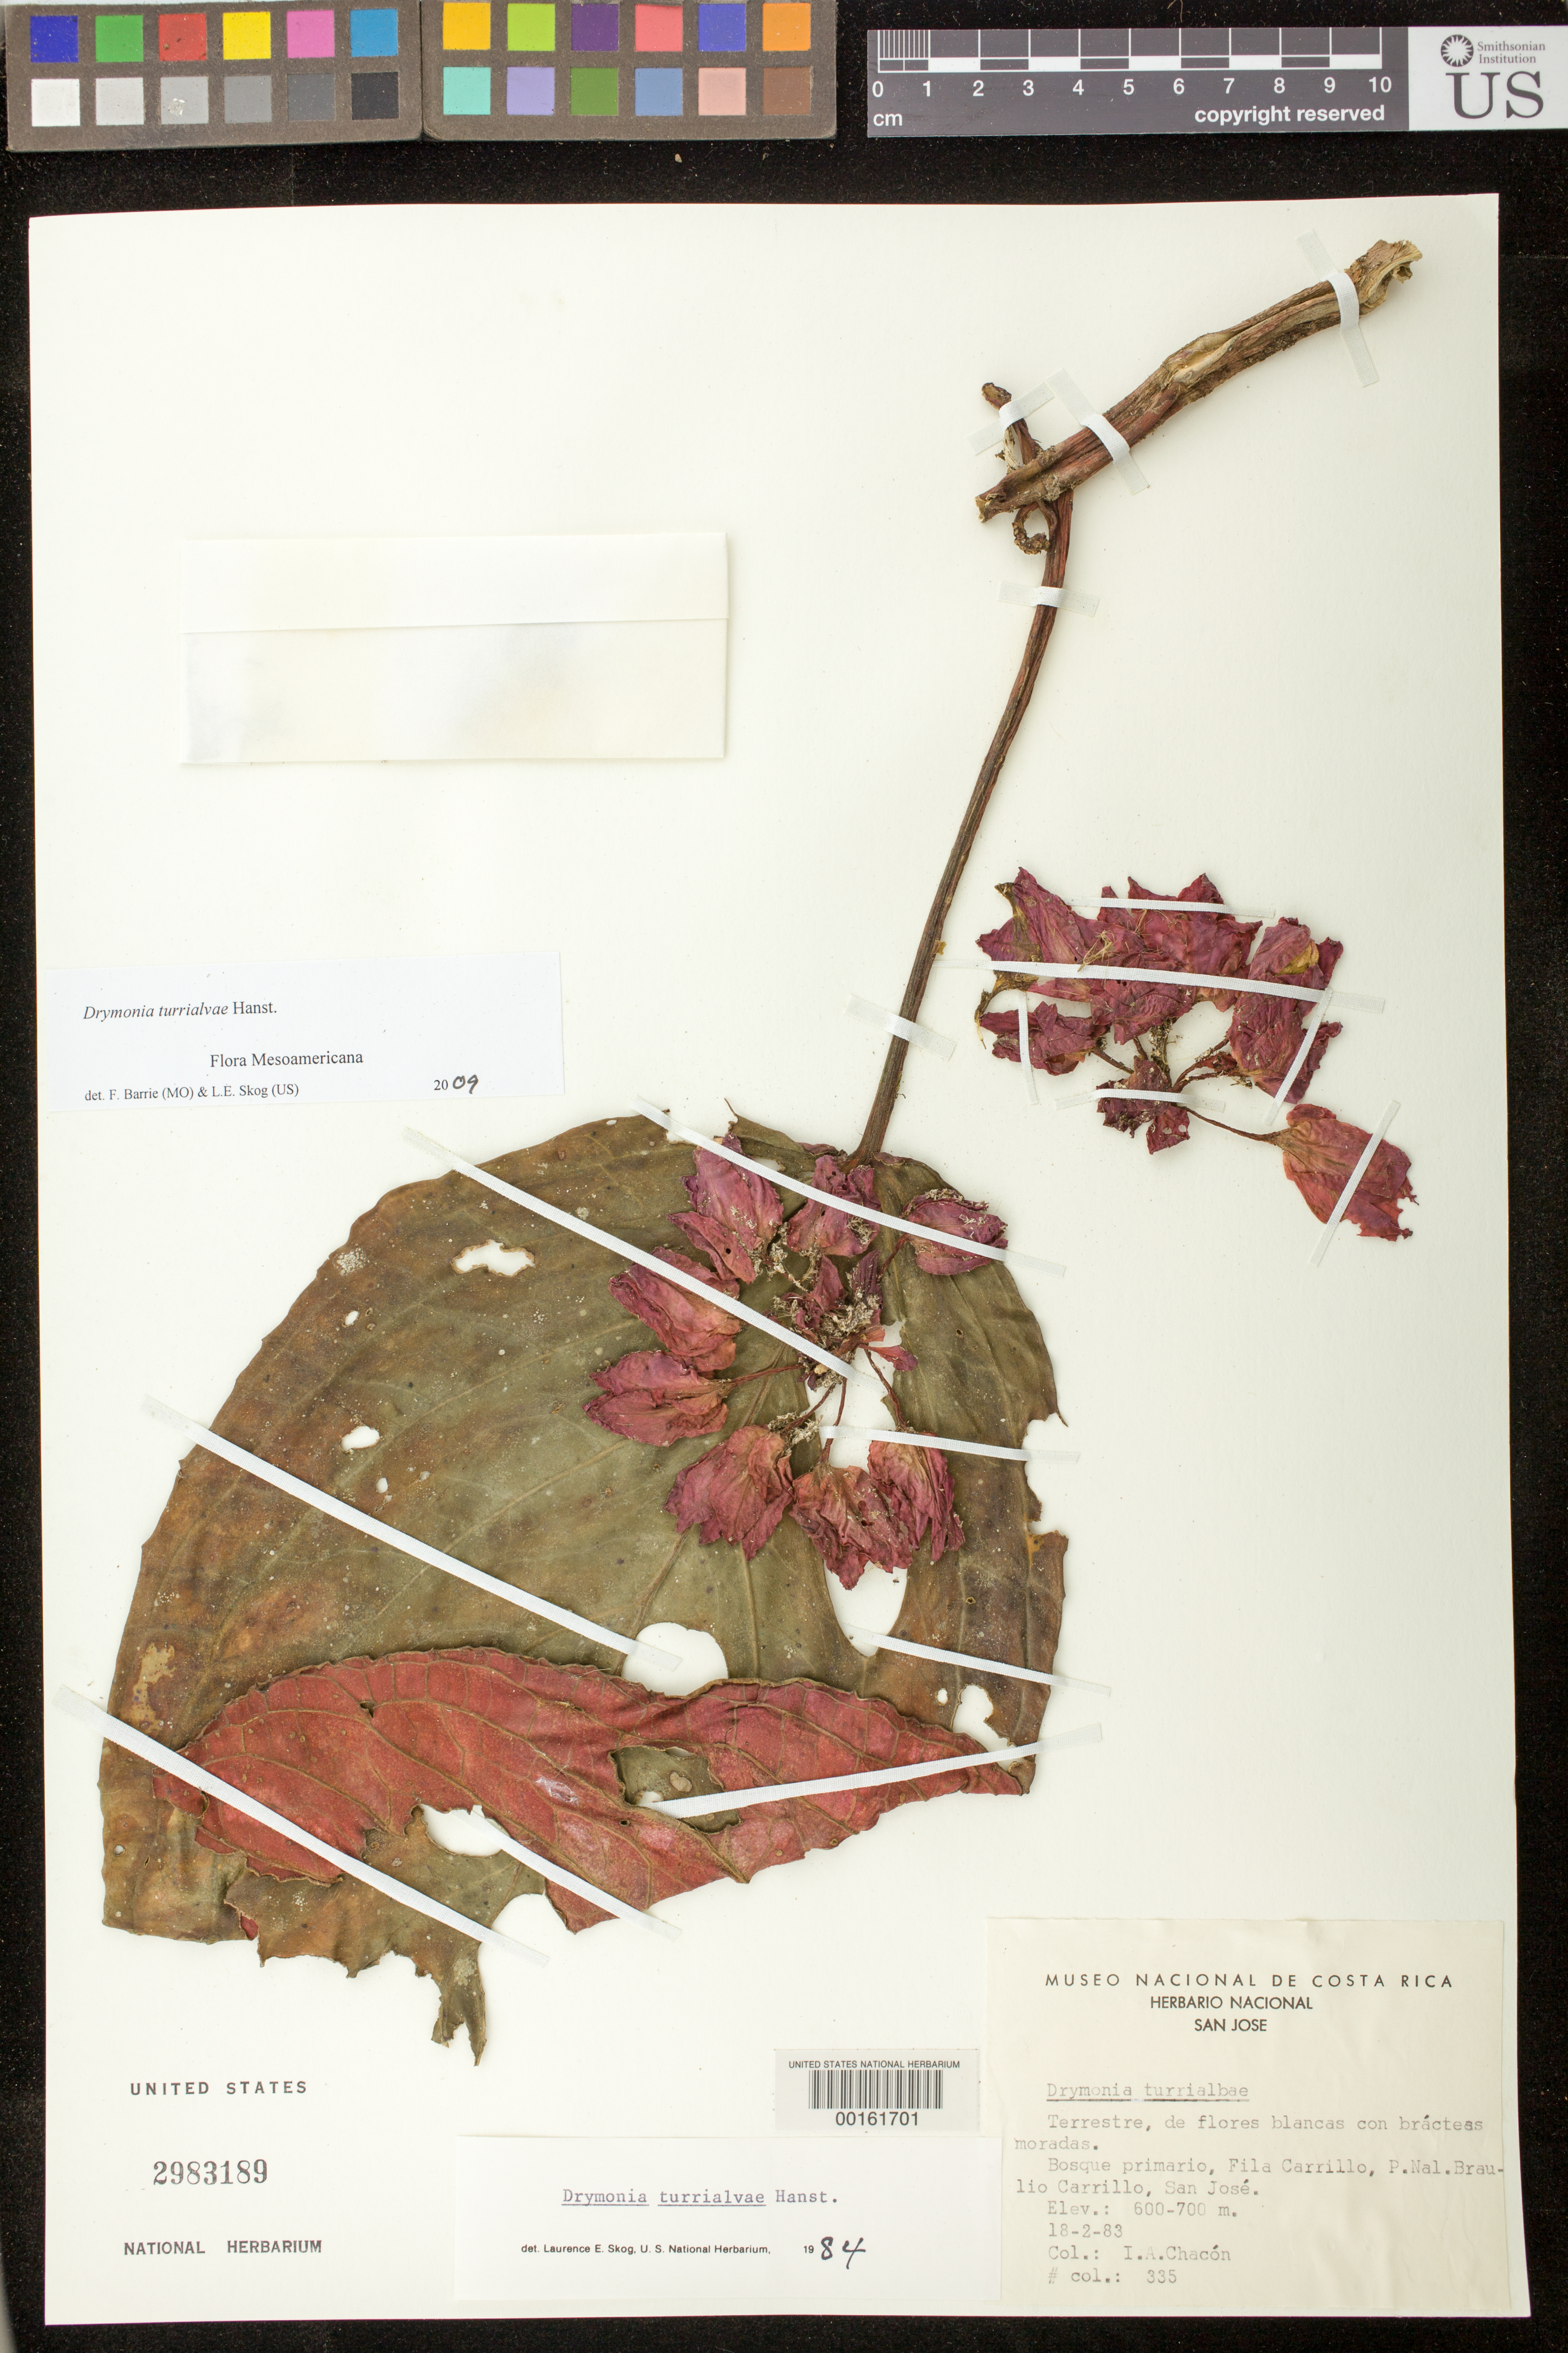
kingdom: Plantae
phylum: Tracheophyta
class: Magnoliopsida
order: Lamiales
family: Gesneriaceae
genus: Drymonia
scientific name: Drymonia turrialvae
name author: Hanst.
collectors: I. Chacón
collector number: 335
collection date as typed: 18 Feb 1983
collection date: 1983-02-18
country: Costa Rica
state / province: San José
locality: Fila Carrillo, P. Na'l. Braulio Carrillo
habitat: Primary forest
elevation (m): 600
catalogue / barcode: US 2983189